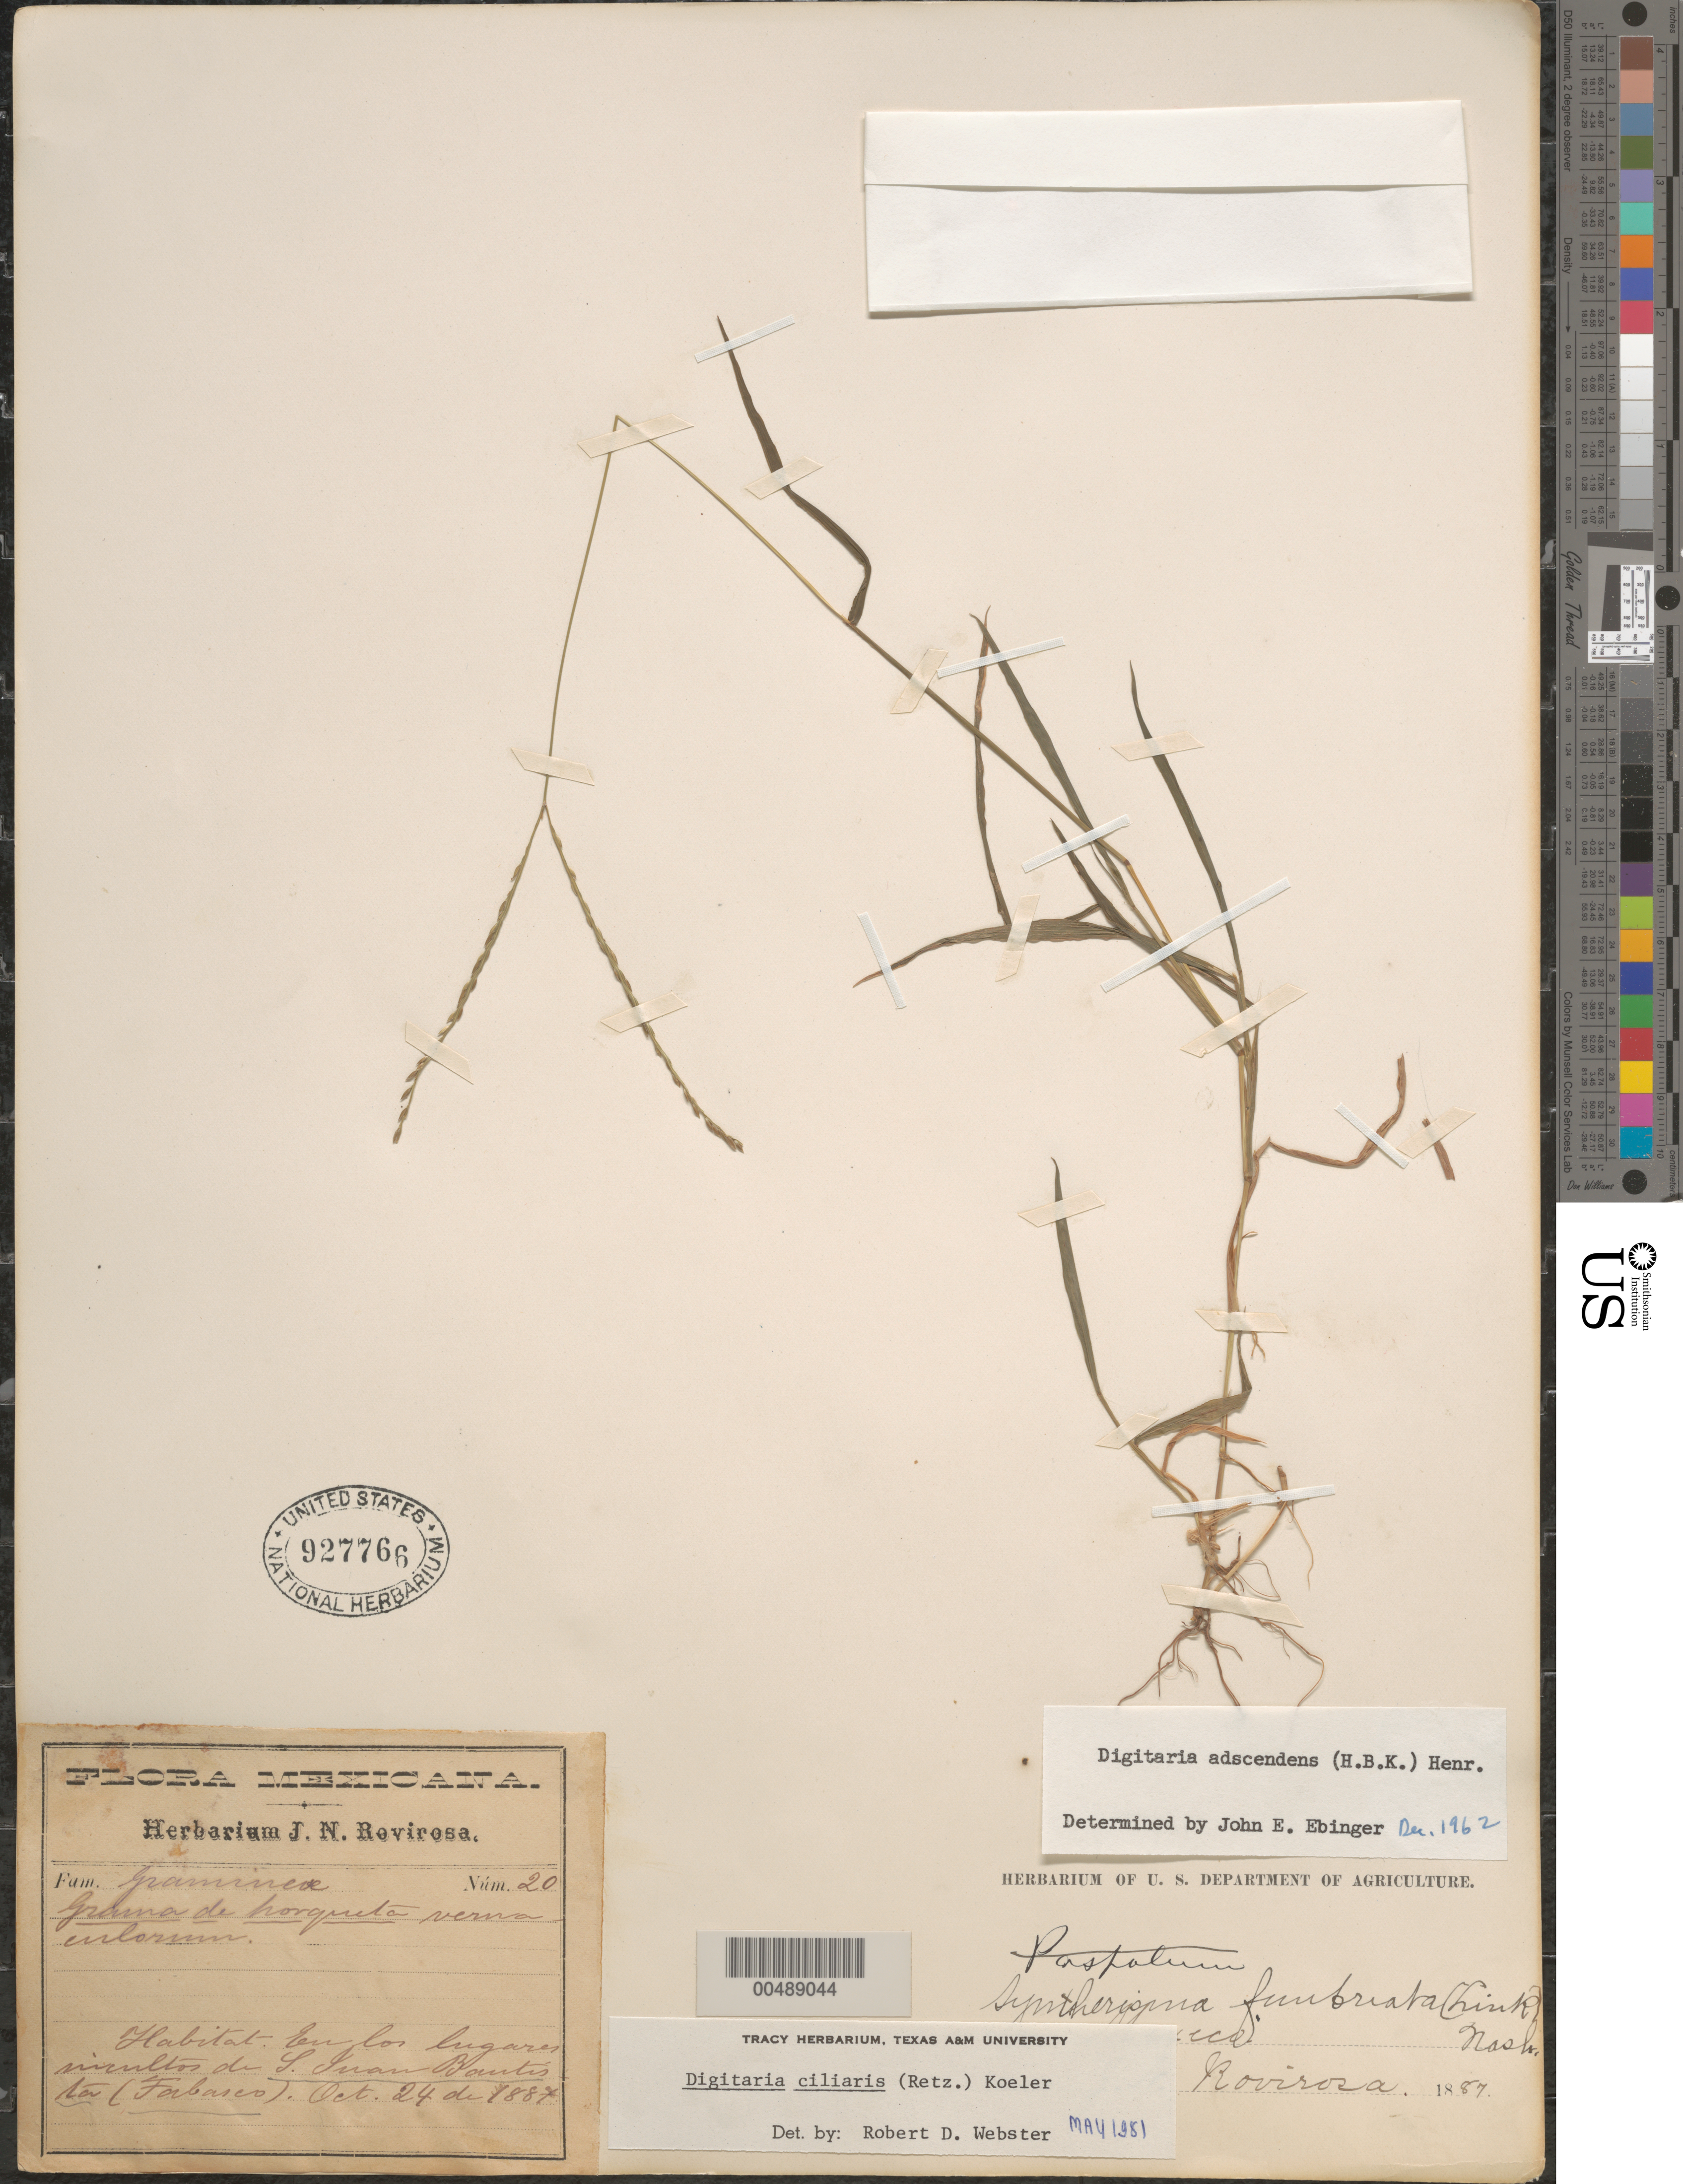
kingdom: Plantae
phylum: Tracheophyta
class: Liliopsida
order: Poales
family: Poaceae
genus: Digitaria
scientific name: Digitaria ciliaris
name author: (Retz.) Koeler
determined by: Webster, Robert D.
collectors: J. N. Rovirosa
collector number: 20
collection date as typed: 24 Oct 1887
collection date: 1887-10-24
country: Mexico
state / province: Tabasco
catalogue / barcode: US 927766